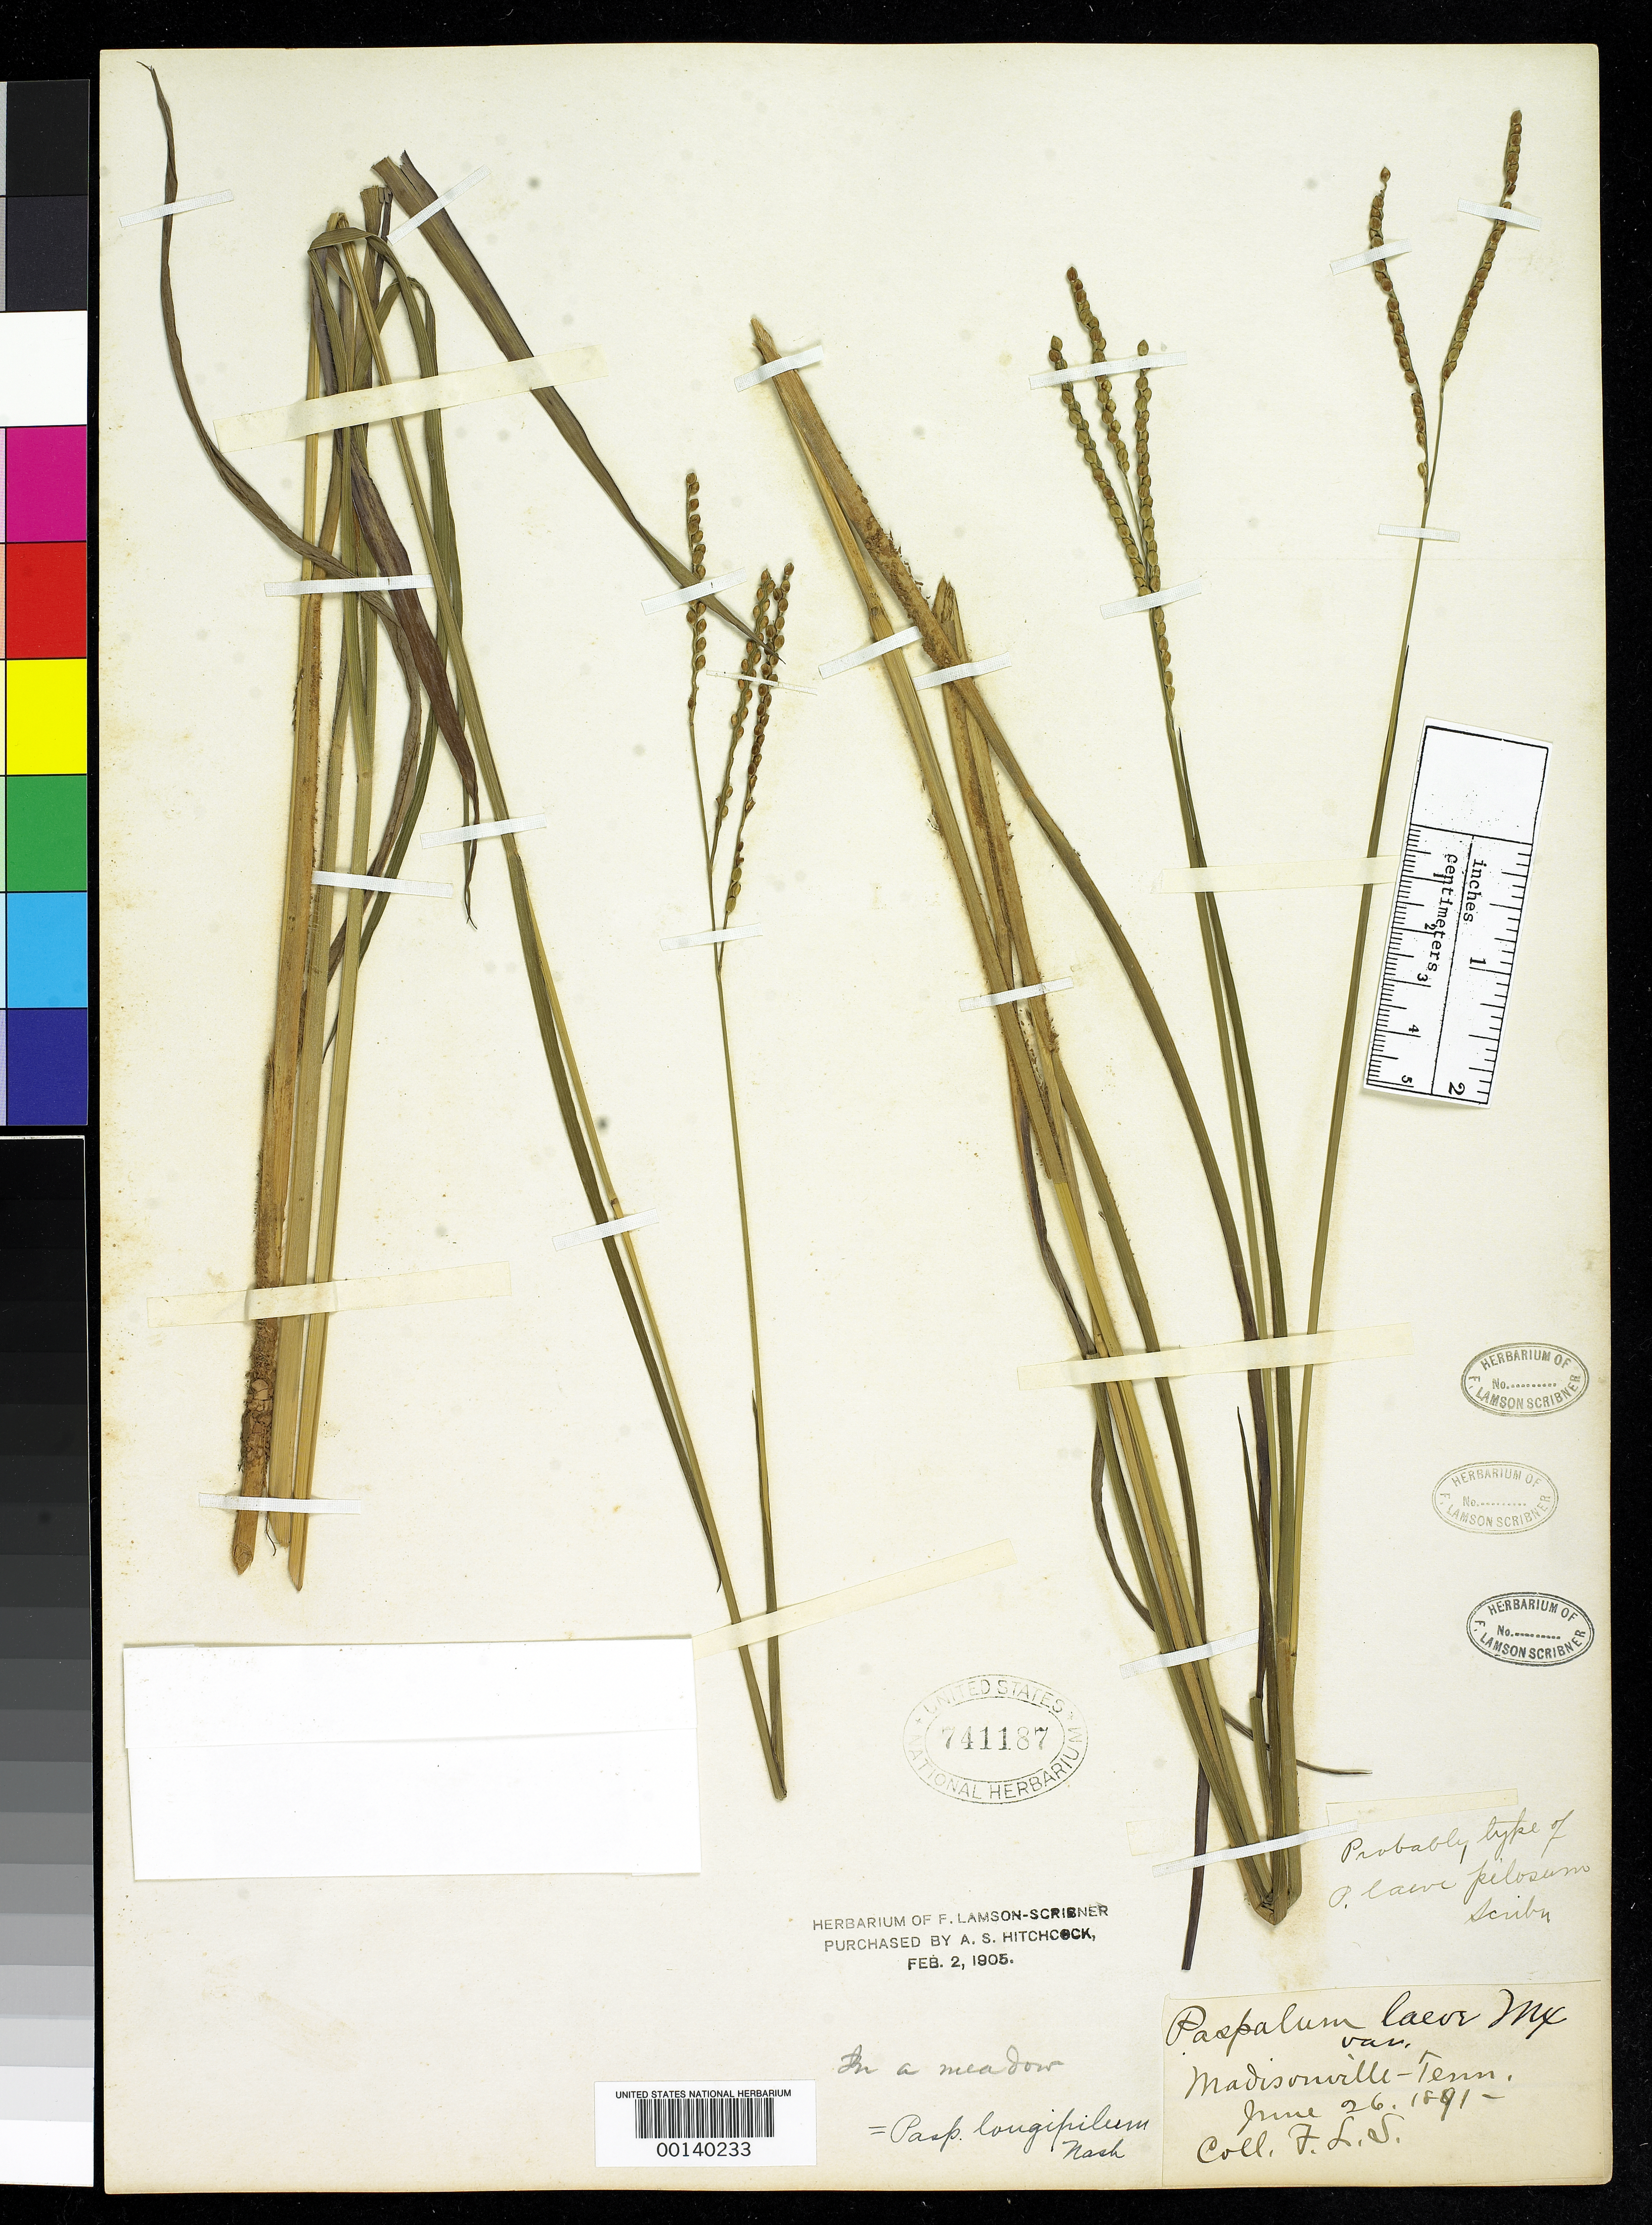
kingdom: Plantae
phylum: Tracheophyta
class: Liliopsida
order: Poales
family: Poaceae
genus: Paspalum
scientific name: Paspalum laeve var. pilosum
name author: Scribn.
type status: Type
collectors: F. L. Scribner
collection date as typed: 26 Jun 1891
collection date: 1891-06-26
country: United States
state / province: Tennessee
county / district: Monroe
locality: Madisonville, Tullahoma and White Cliff Springs.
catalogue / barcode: US 741187